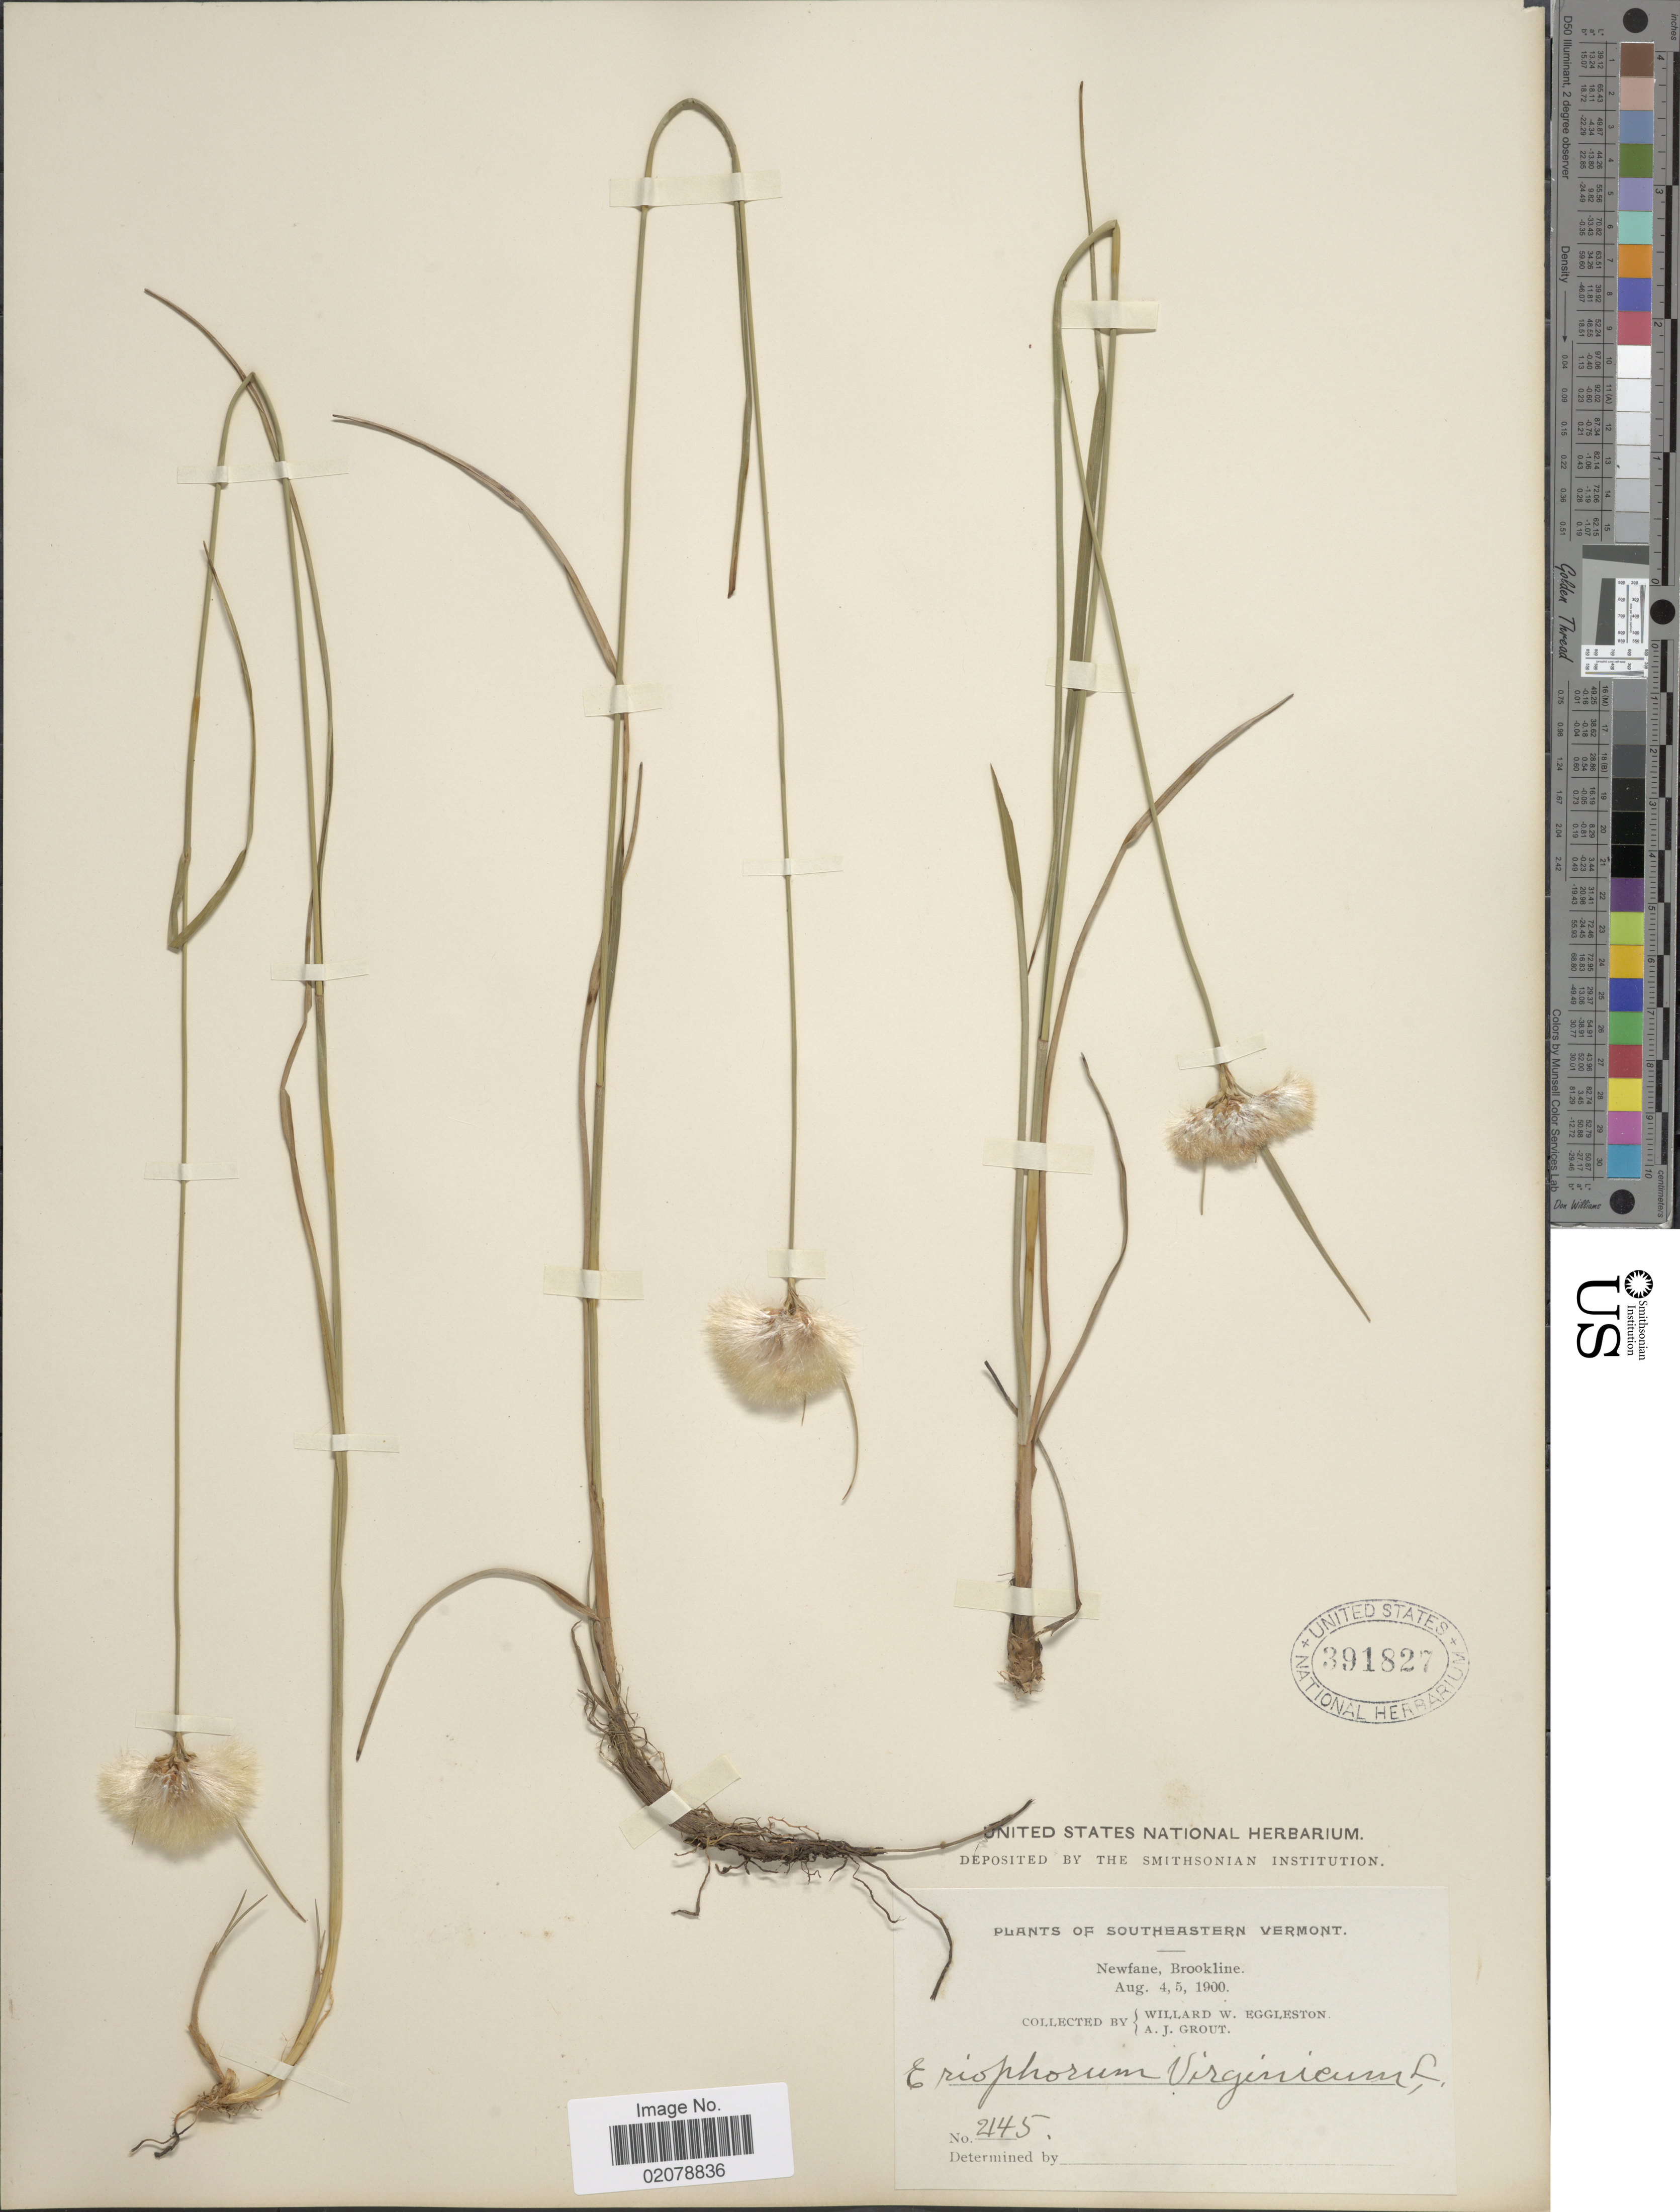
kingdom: Plantae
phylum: Tracheophyta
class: Liliopsida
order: Poales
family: Cyperaceae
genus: Eriophorum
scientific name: Eriophorum virginicum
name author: L.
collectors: W. W. Eggleston & A. J. Grout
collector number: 2145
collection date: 1900-08-04/1900-08-05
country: United States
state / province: Vermont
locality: Southeastern Vermont. Newfane, Brookline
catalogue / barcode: US 391827